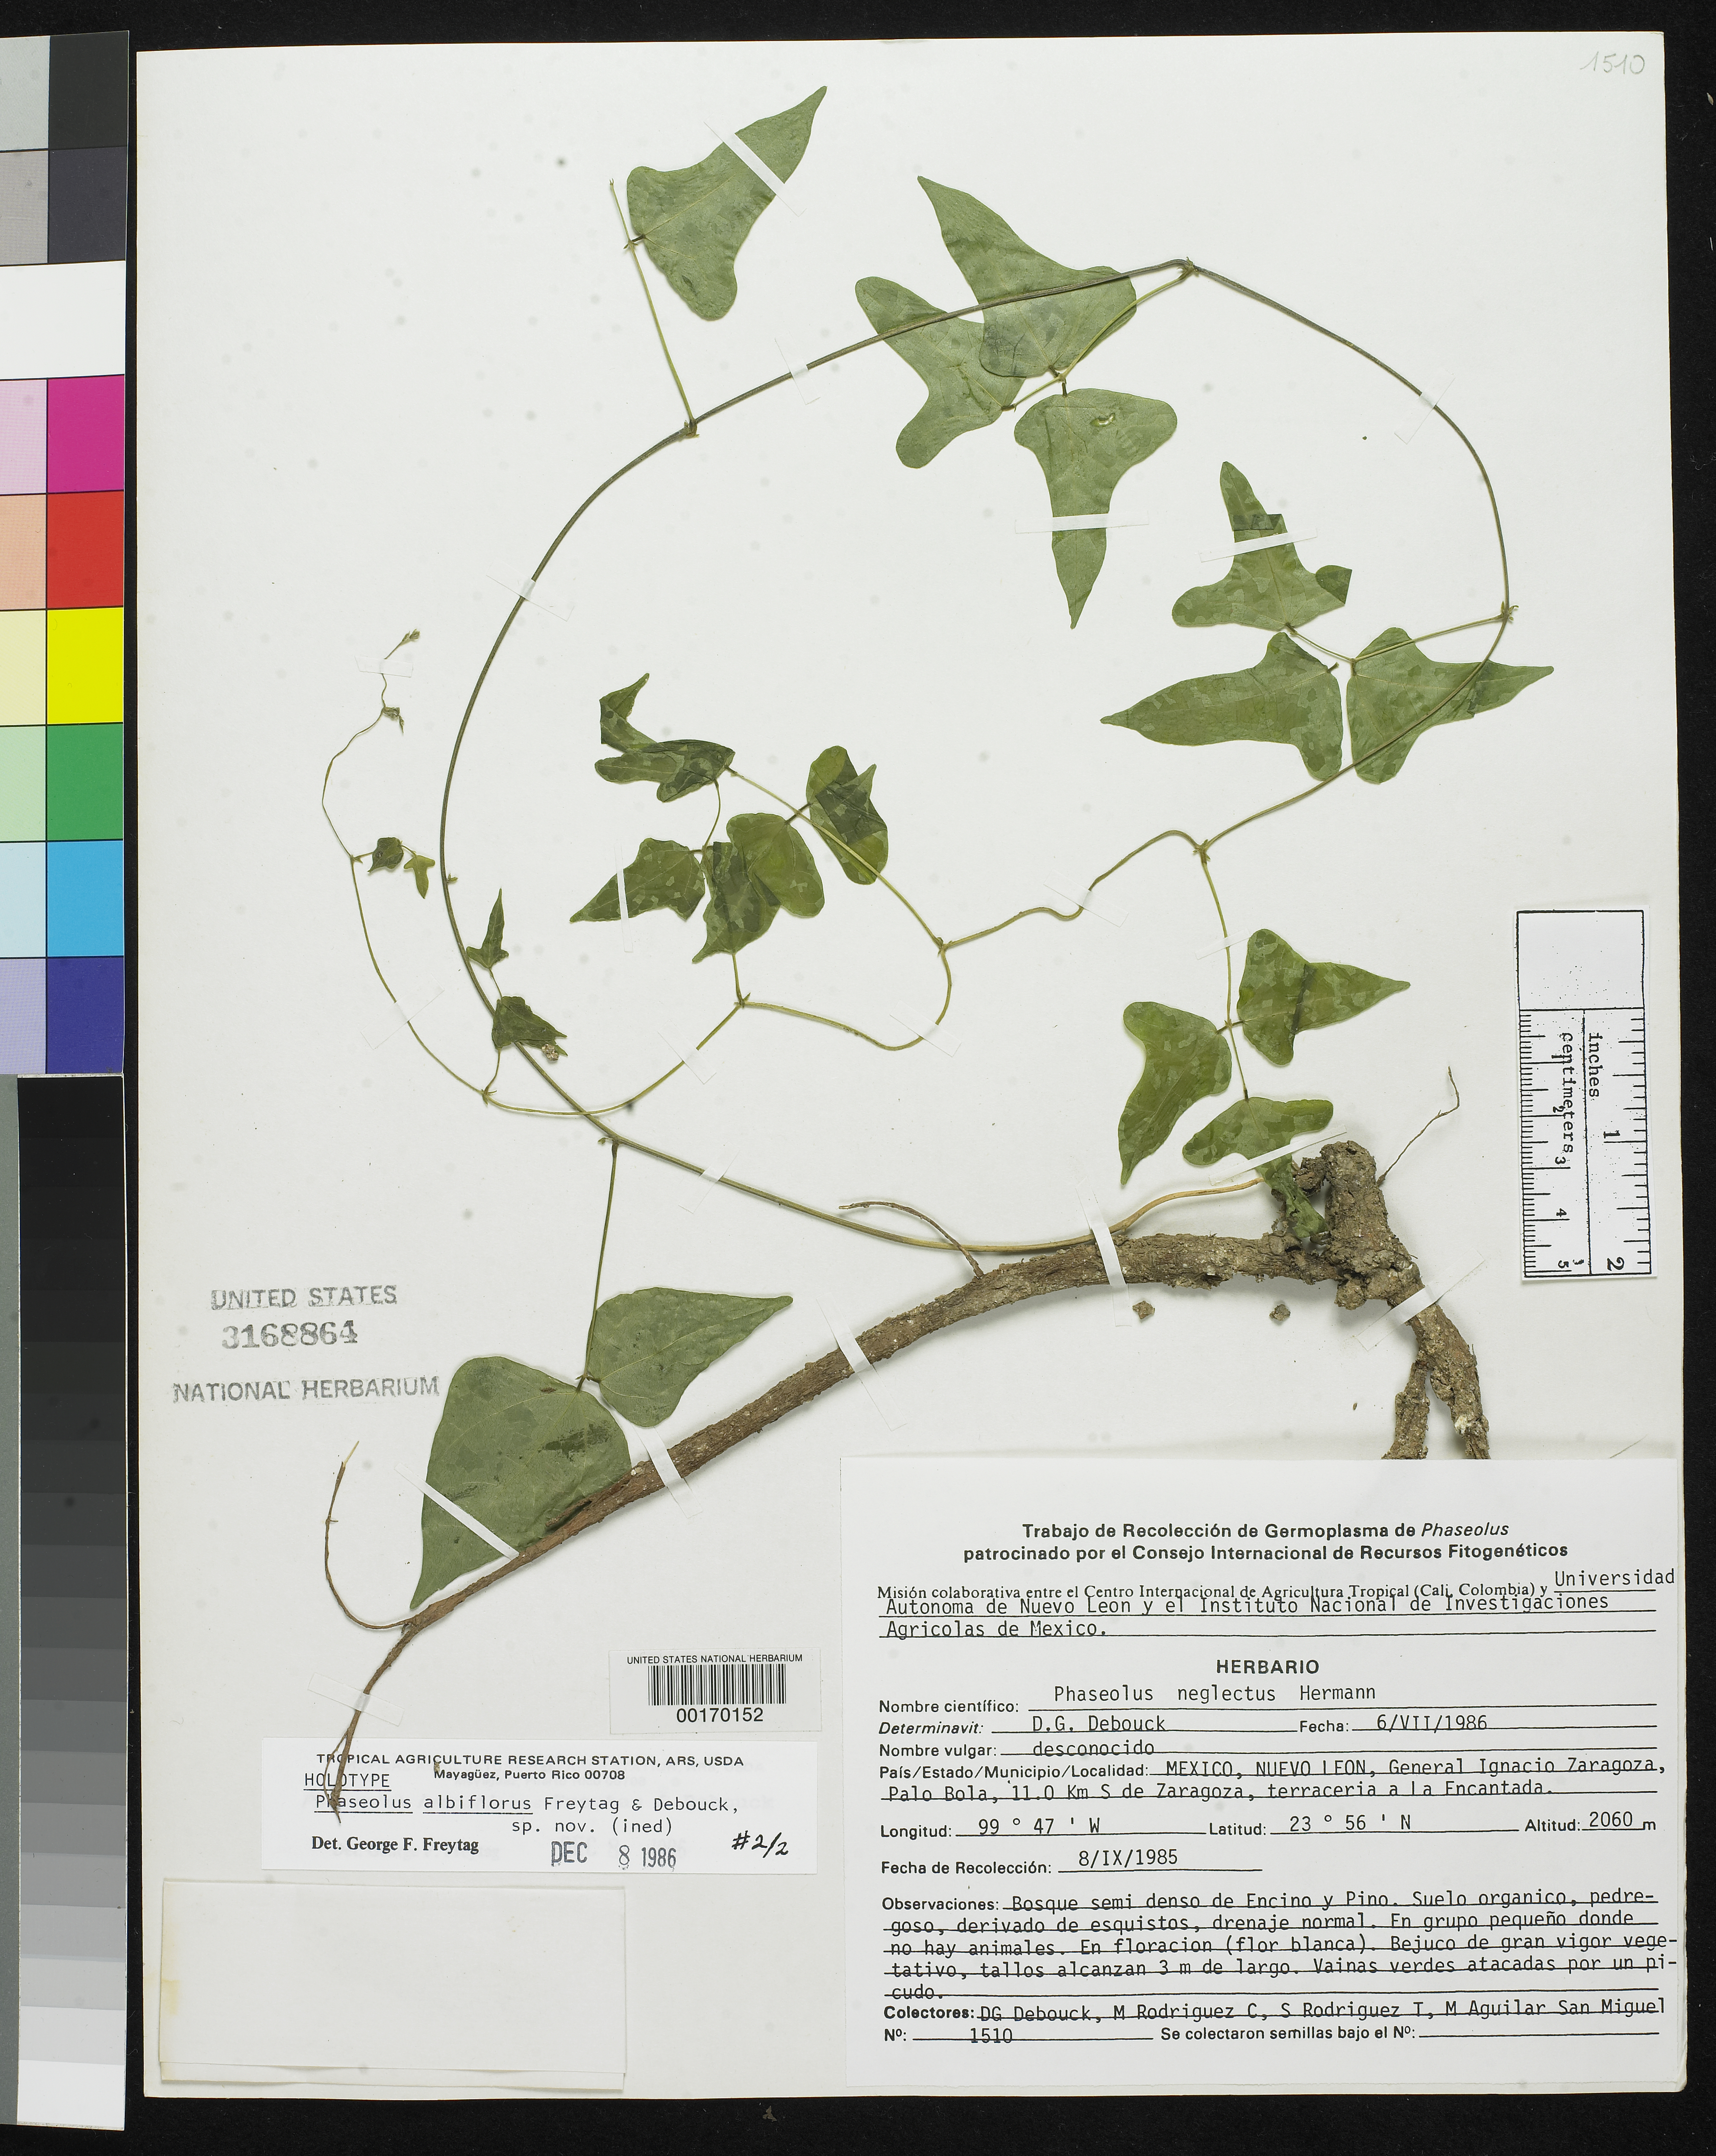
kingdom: Plantae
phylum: Tracheophyta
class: Magnoliopsida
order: Fabales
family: Fabaceae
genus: Phaseolus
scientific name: Phaseolus albiflorus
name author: Freytag & Debouck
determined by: Freytag, G. F.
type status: Holotype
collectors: D. Debouck, M. Rodriguez C., S. Rodriguez T. & M. Aguilar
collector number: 1510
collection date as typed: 06 Jul 1986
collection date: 1986-07-06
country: Mexico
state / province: Nuevo León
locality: General Ignacio Zaragoza, Palo Bola, 11.0 km S of Zaragoza, terreceria a La Encantada.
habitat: Bosque semi denso de Encino y Pino. Suelo organico, pedregoso, derivado de esquistos, drenaje normal.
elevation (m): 2060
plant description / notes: Holotype on 3 sheets acc. to protologue but only 2 sheets found; this sheet labeled "#2/2".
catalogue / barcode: US 3168864